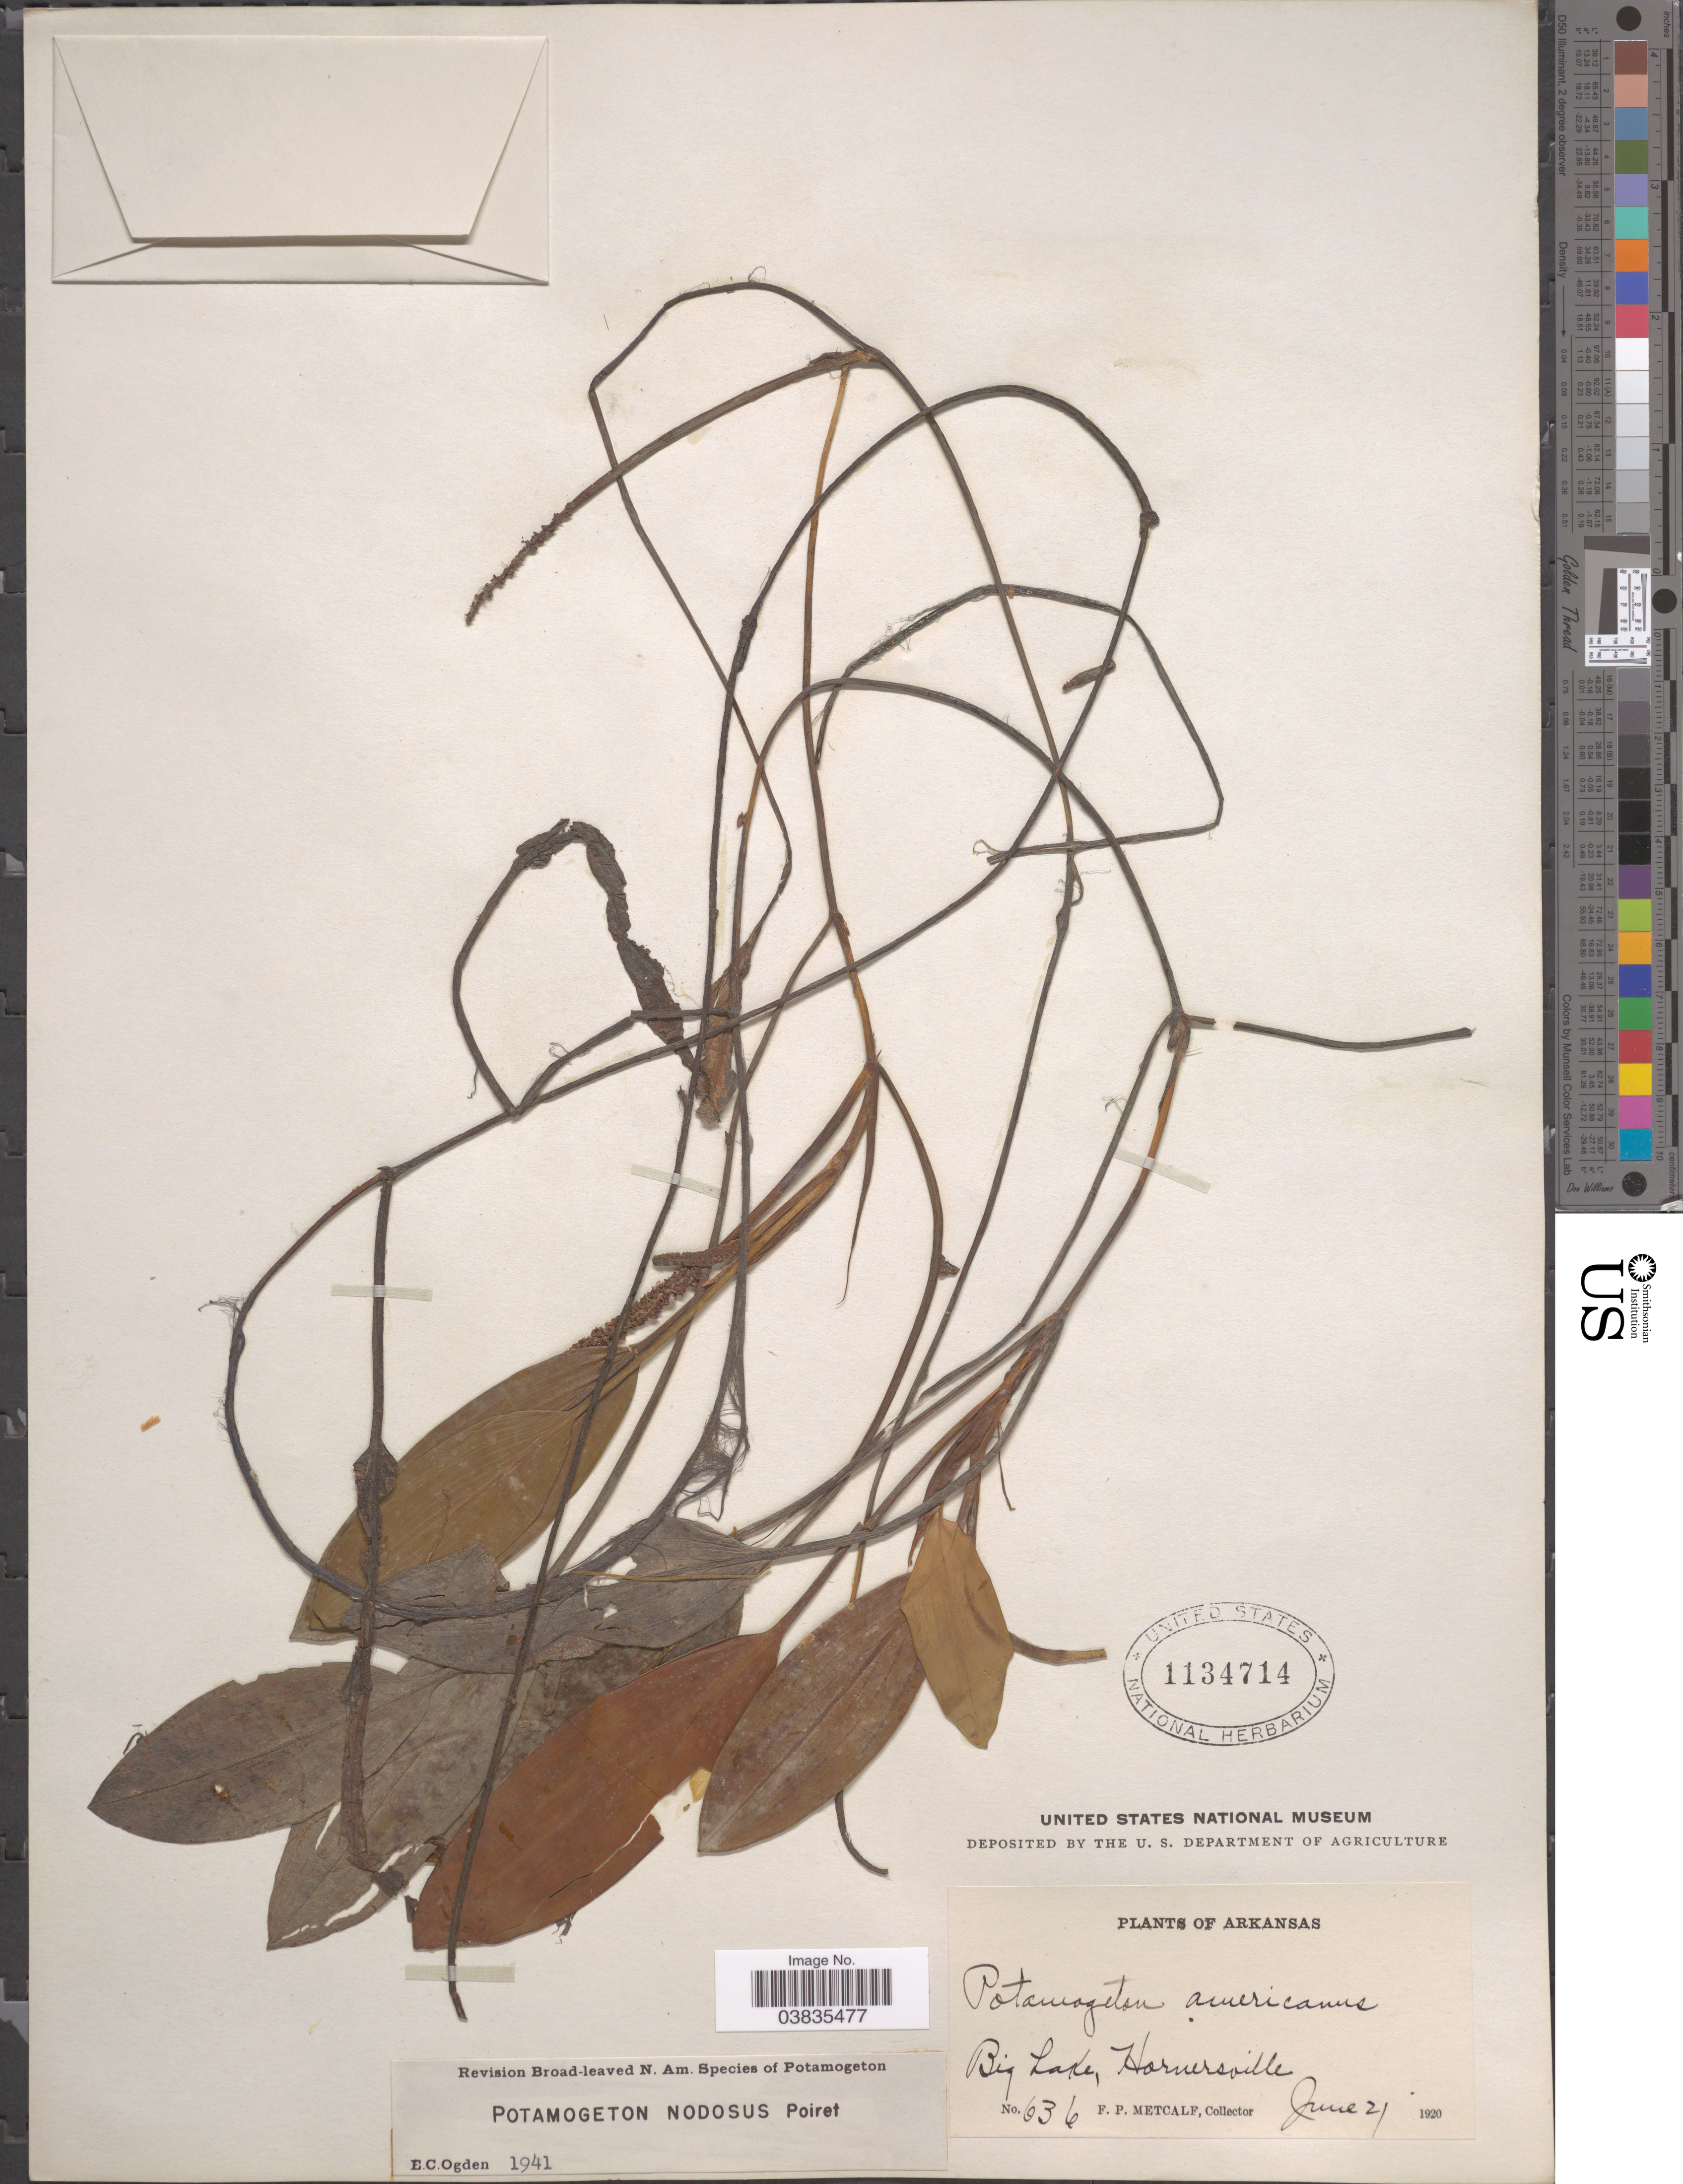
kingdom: Plantae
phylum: Tracheophyta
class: Liliopsida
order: Alismatales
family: Potamogetonaceae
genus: Potamogeton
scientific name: Potamogeton nodosus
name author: Poir.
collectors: F. Metcalf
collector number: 636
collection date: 1920-06-21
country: United States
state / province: Arkansas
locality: Big Lake, Hornersville.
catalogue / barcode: US 1134714